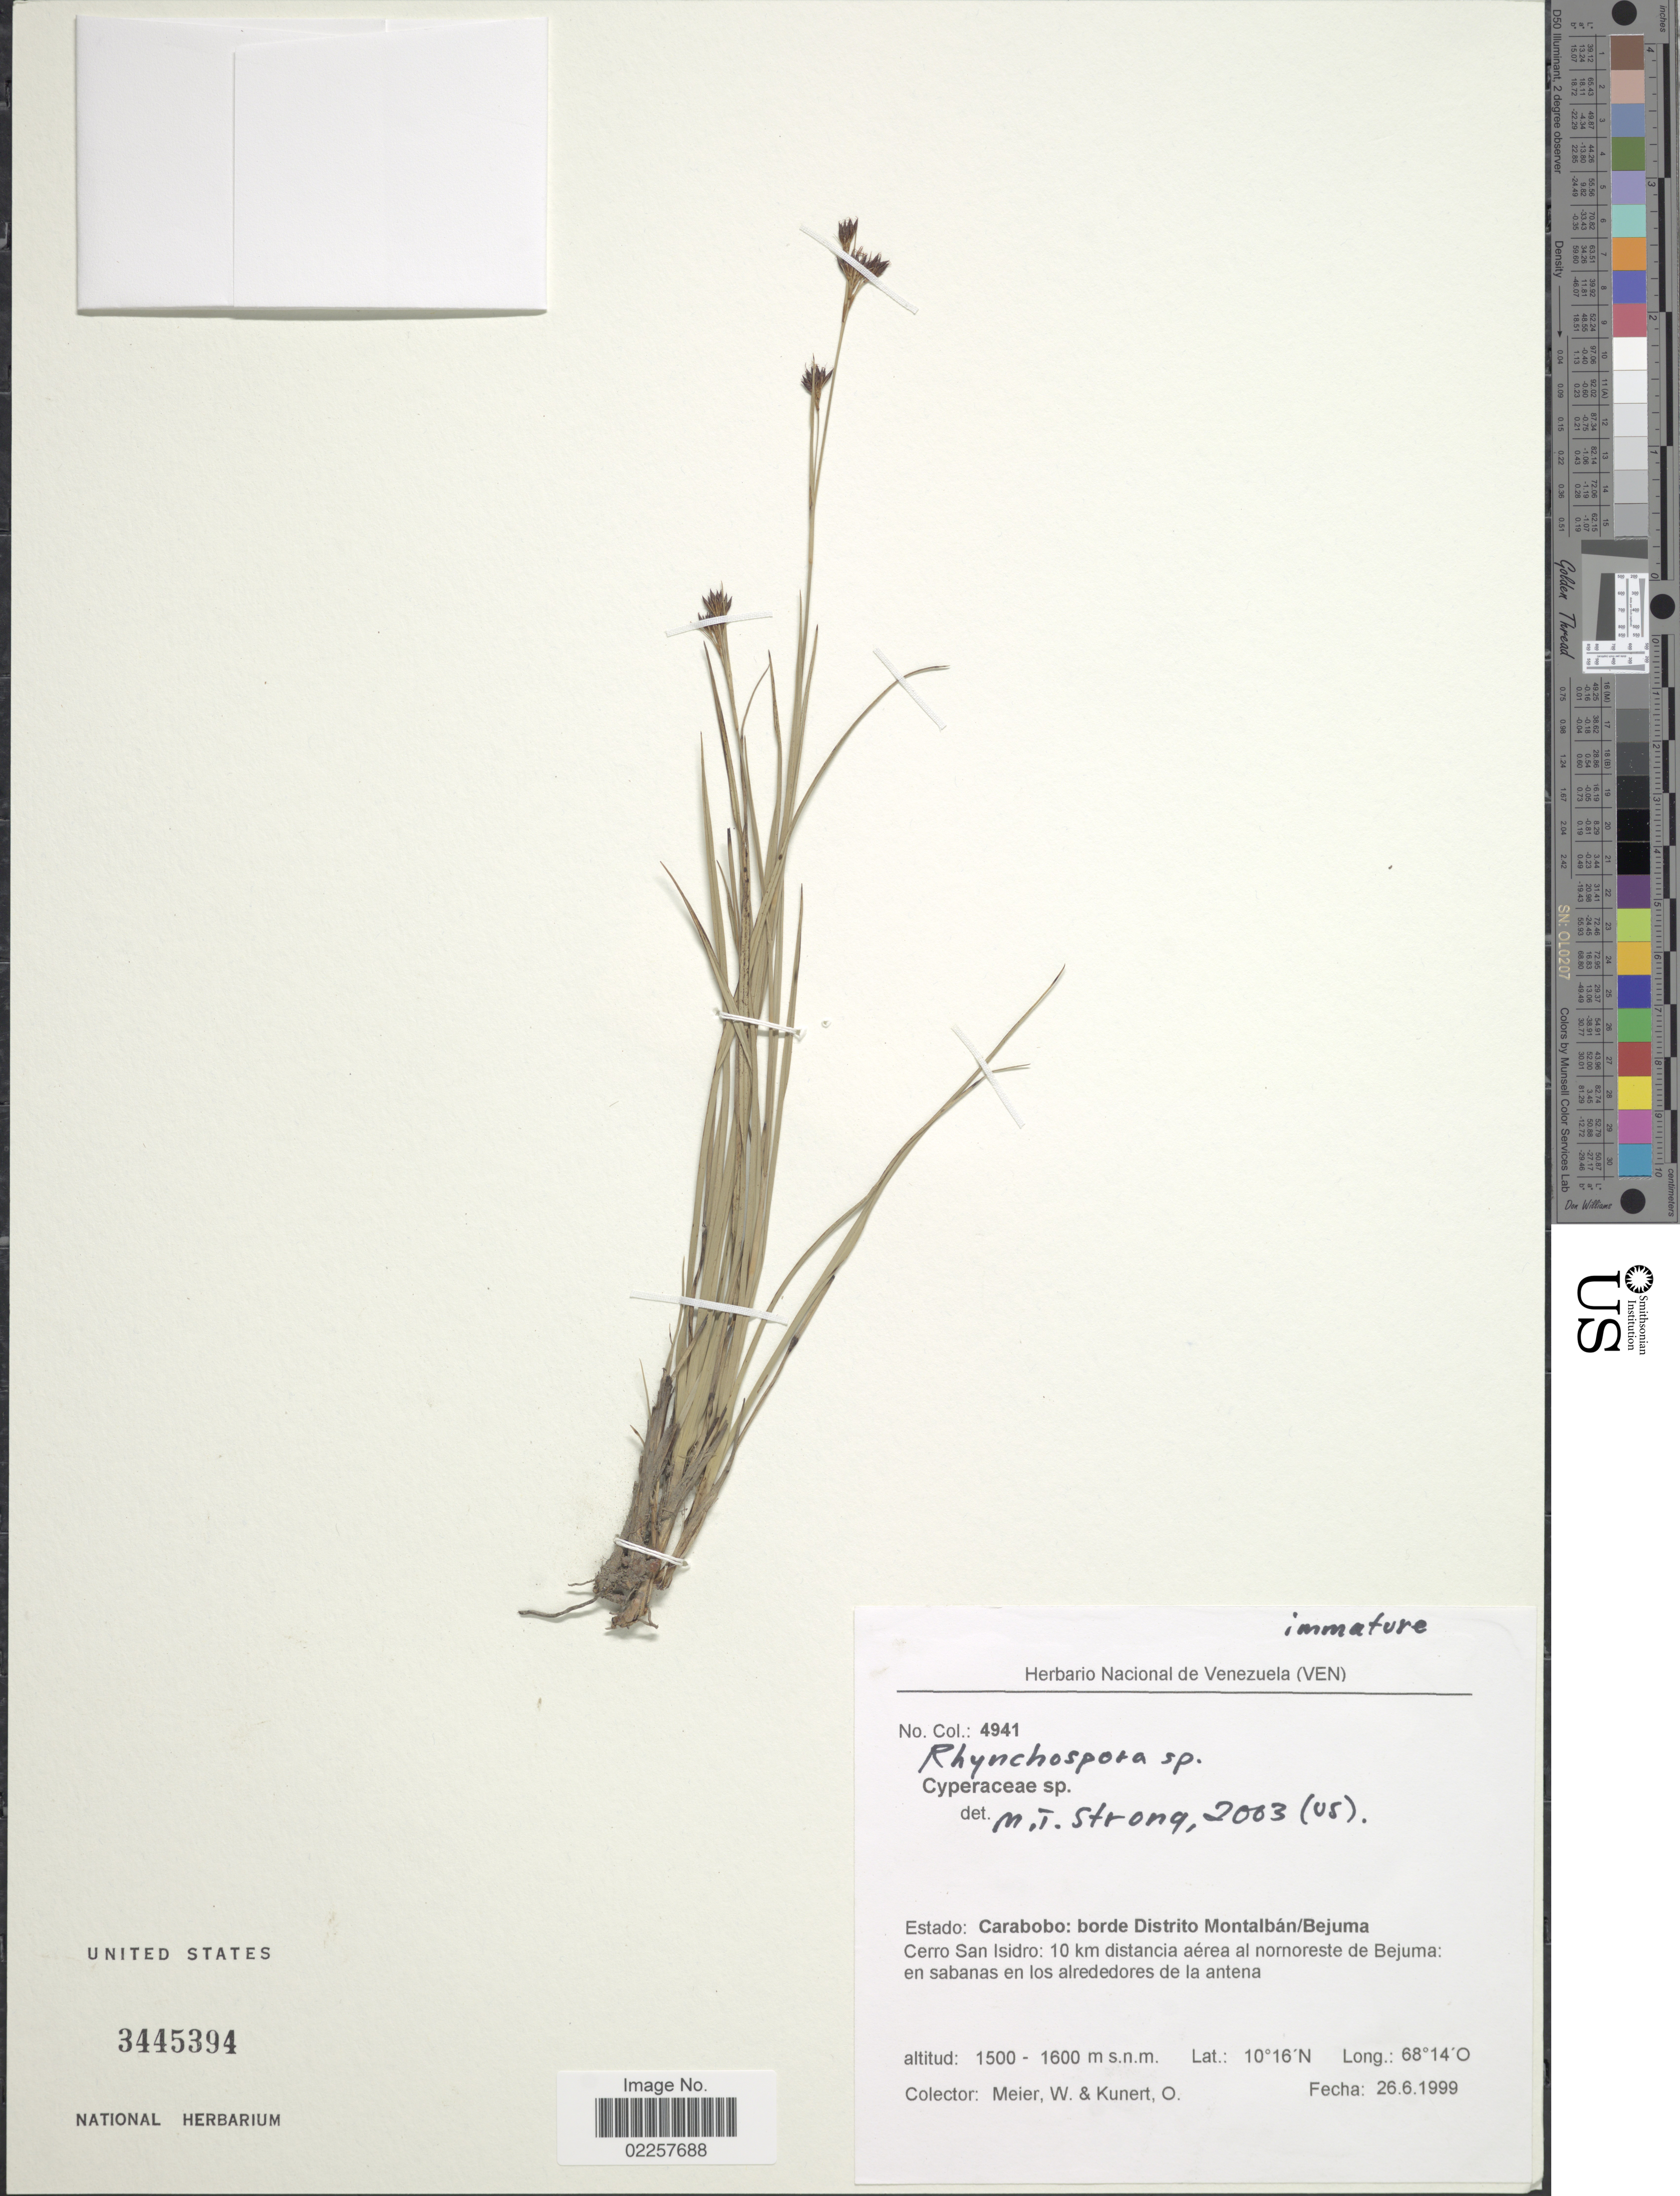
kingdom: Plantae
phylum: Tracheophyta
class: Liliopsida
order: Poales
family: Cyperaceae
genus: Rhynchospora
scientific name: Rhynchospora sp.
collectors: Meier & O. Kunert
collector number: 4941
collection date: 1999-06-26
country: Venezuela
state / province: Carabobo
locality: Borde Distrito Montalban/Bejuma, Cerro San Isidro: 10 km distancia aerea al nornoreste de Bejuma: en sabanas en los alrededores de la antena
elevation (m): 1500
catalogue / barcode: US 3445394